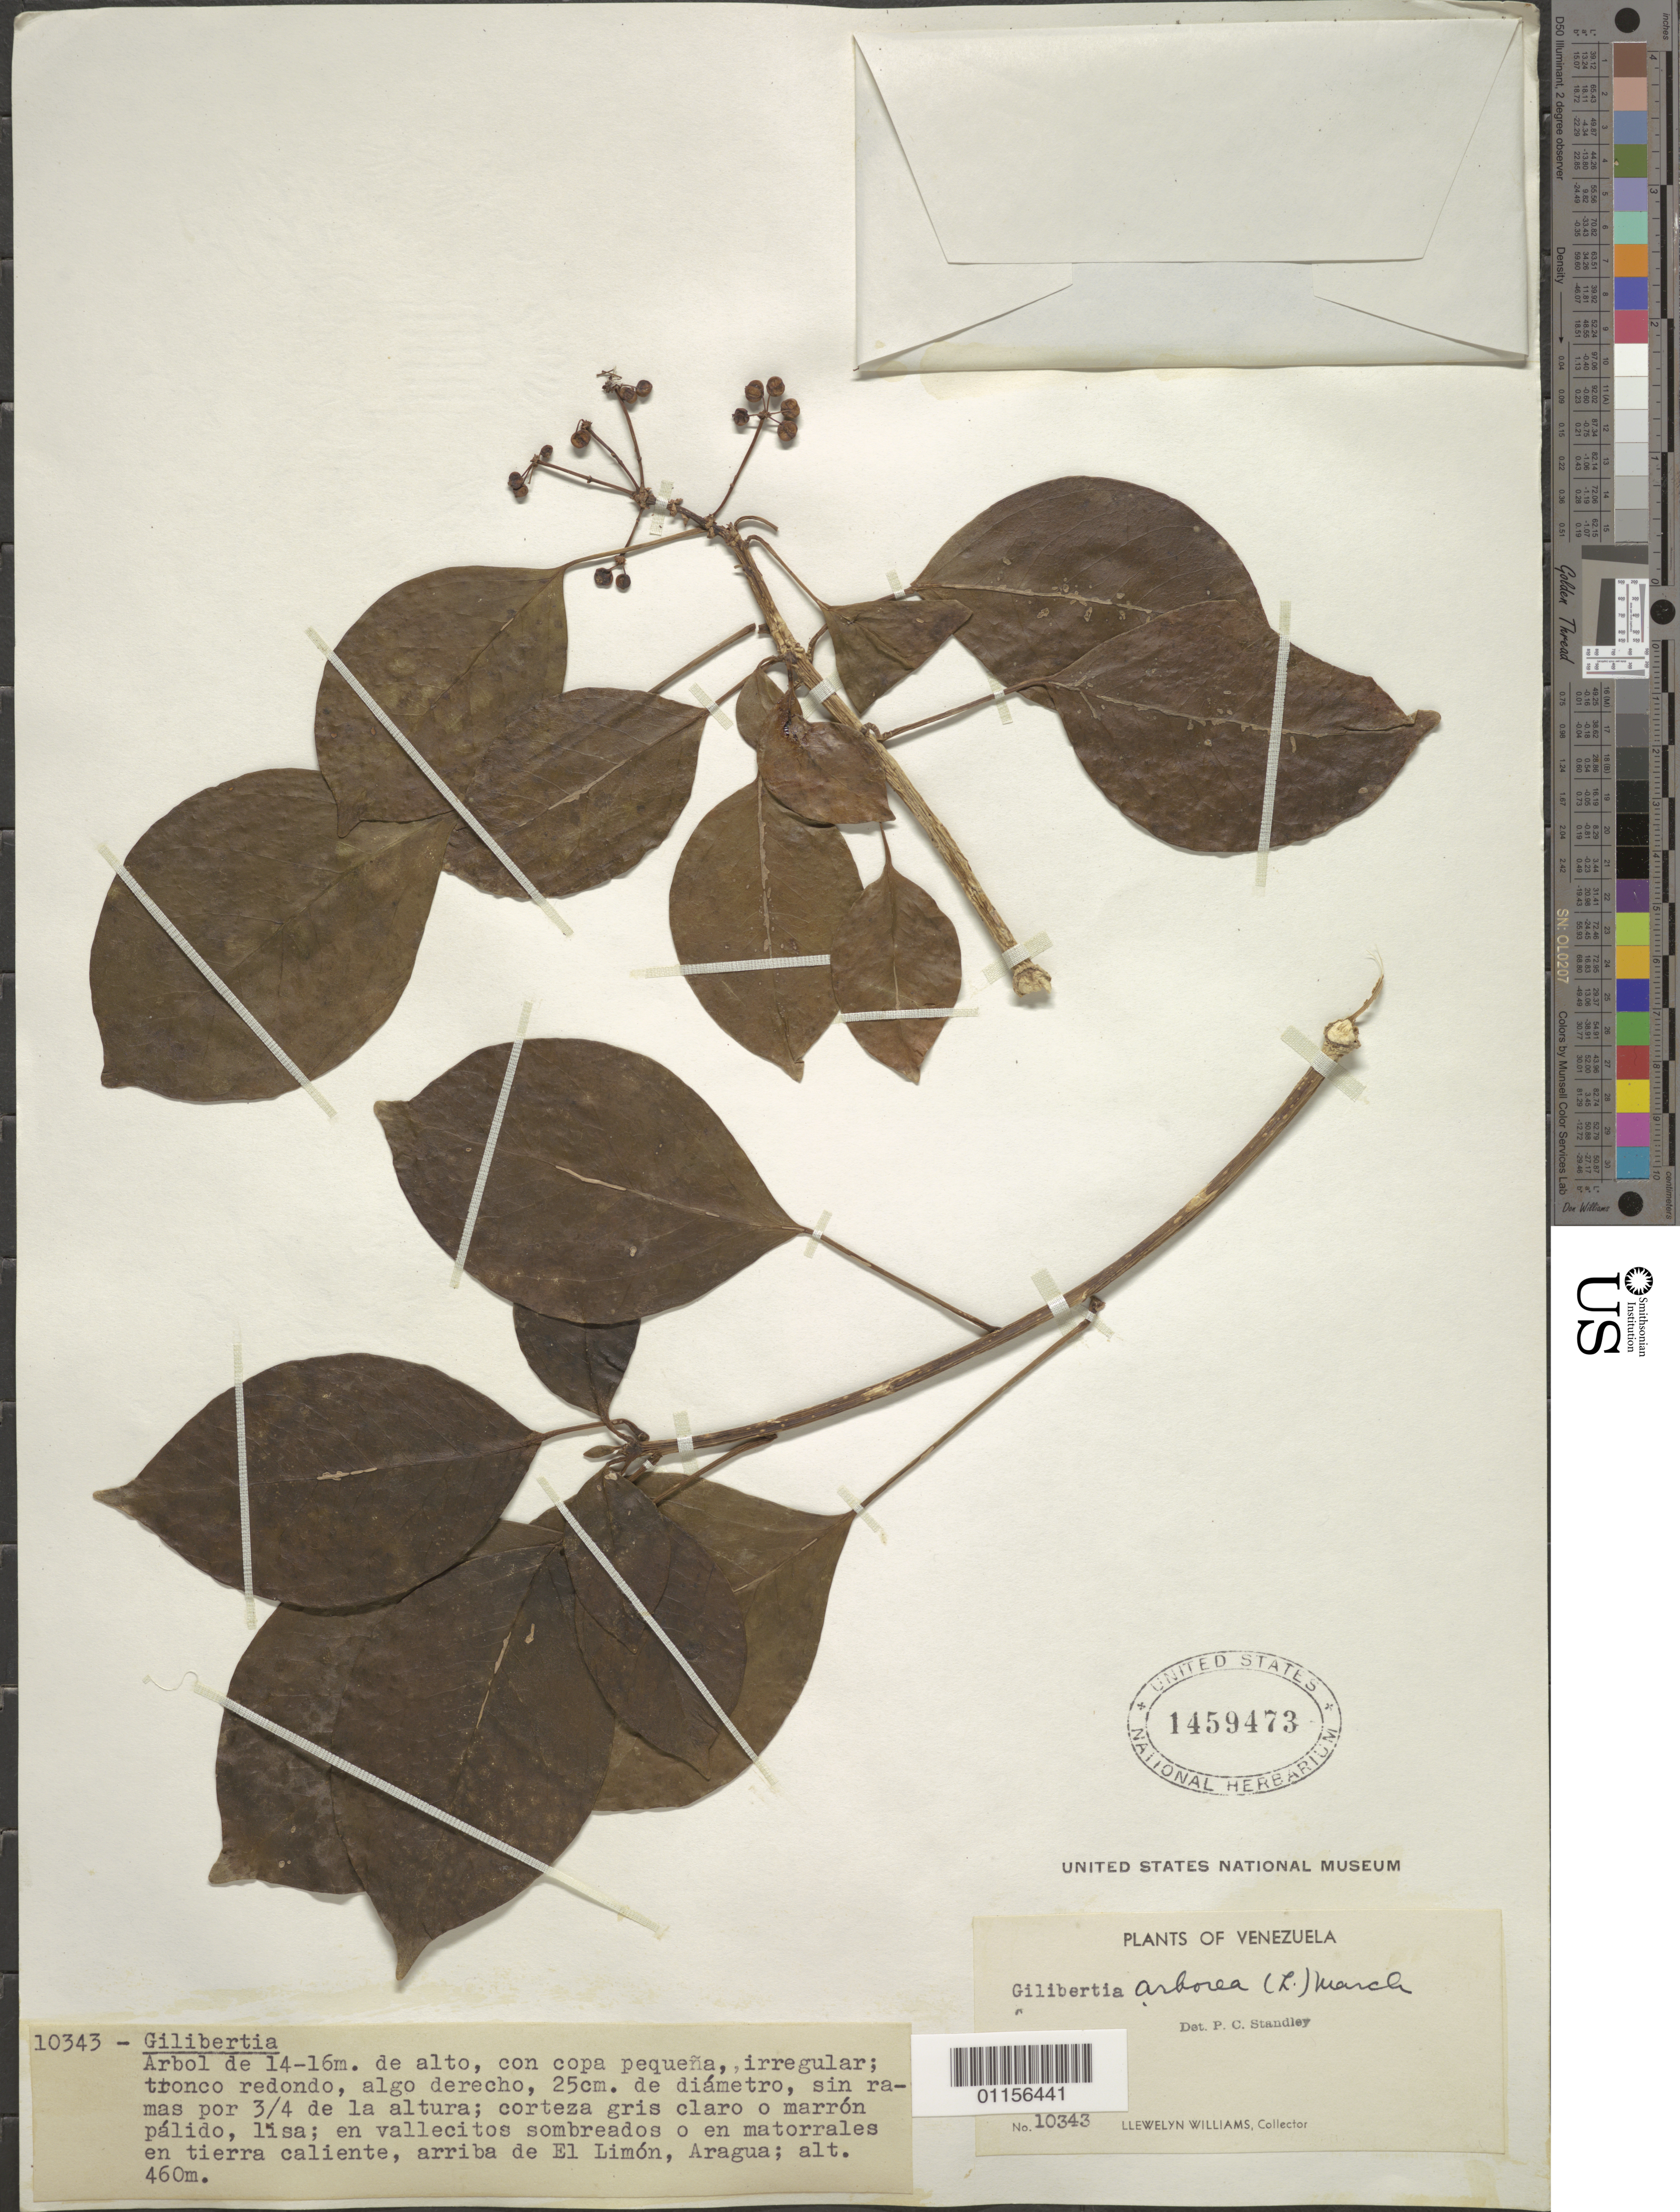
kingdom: Plantae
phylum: Tracheophyta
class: Magnoliopsida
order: Apiales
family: Araliaceae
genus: Dendropanax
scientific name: Dendropanax arboreus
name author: (L.) Decne. & Planch.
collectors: L. Williams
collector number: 10343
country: Venezuela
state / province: Aragua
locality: El Limon.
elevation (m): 460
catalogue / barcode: US 1459473